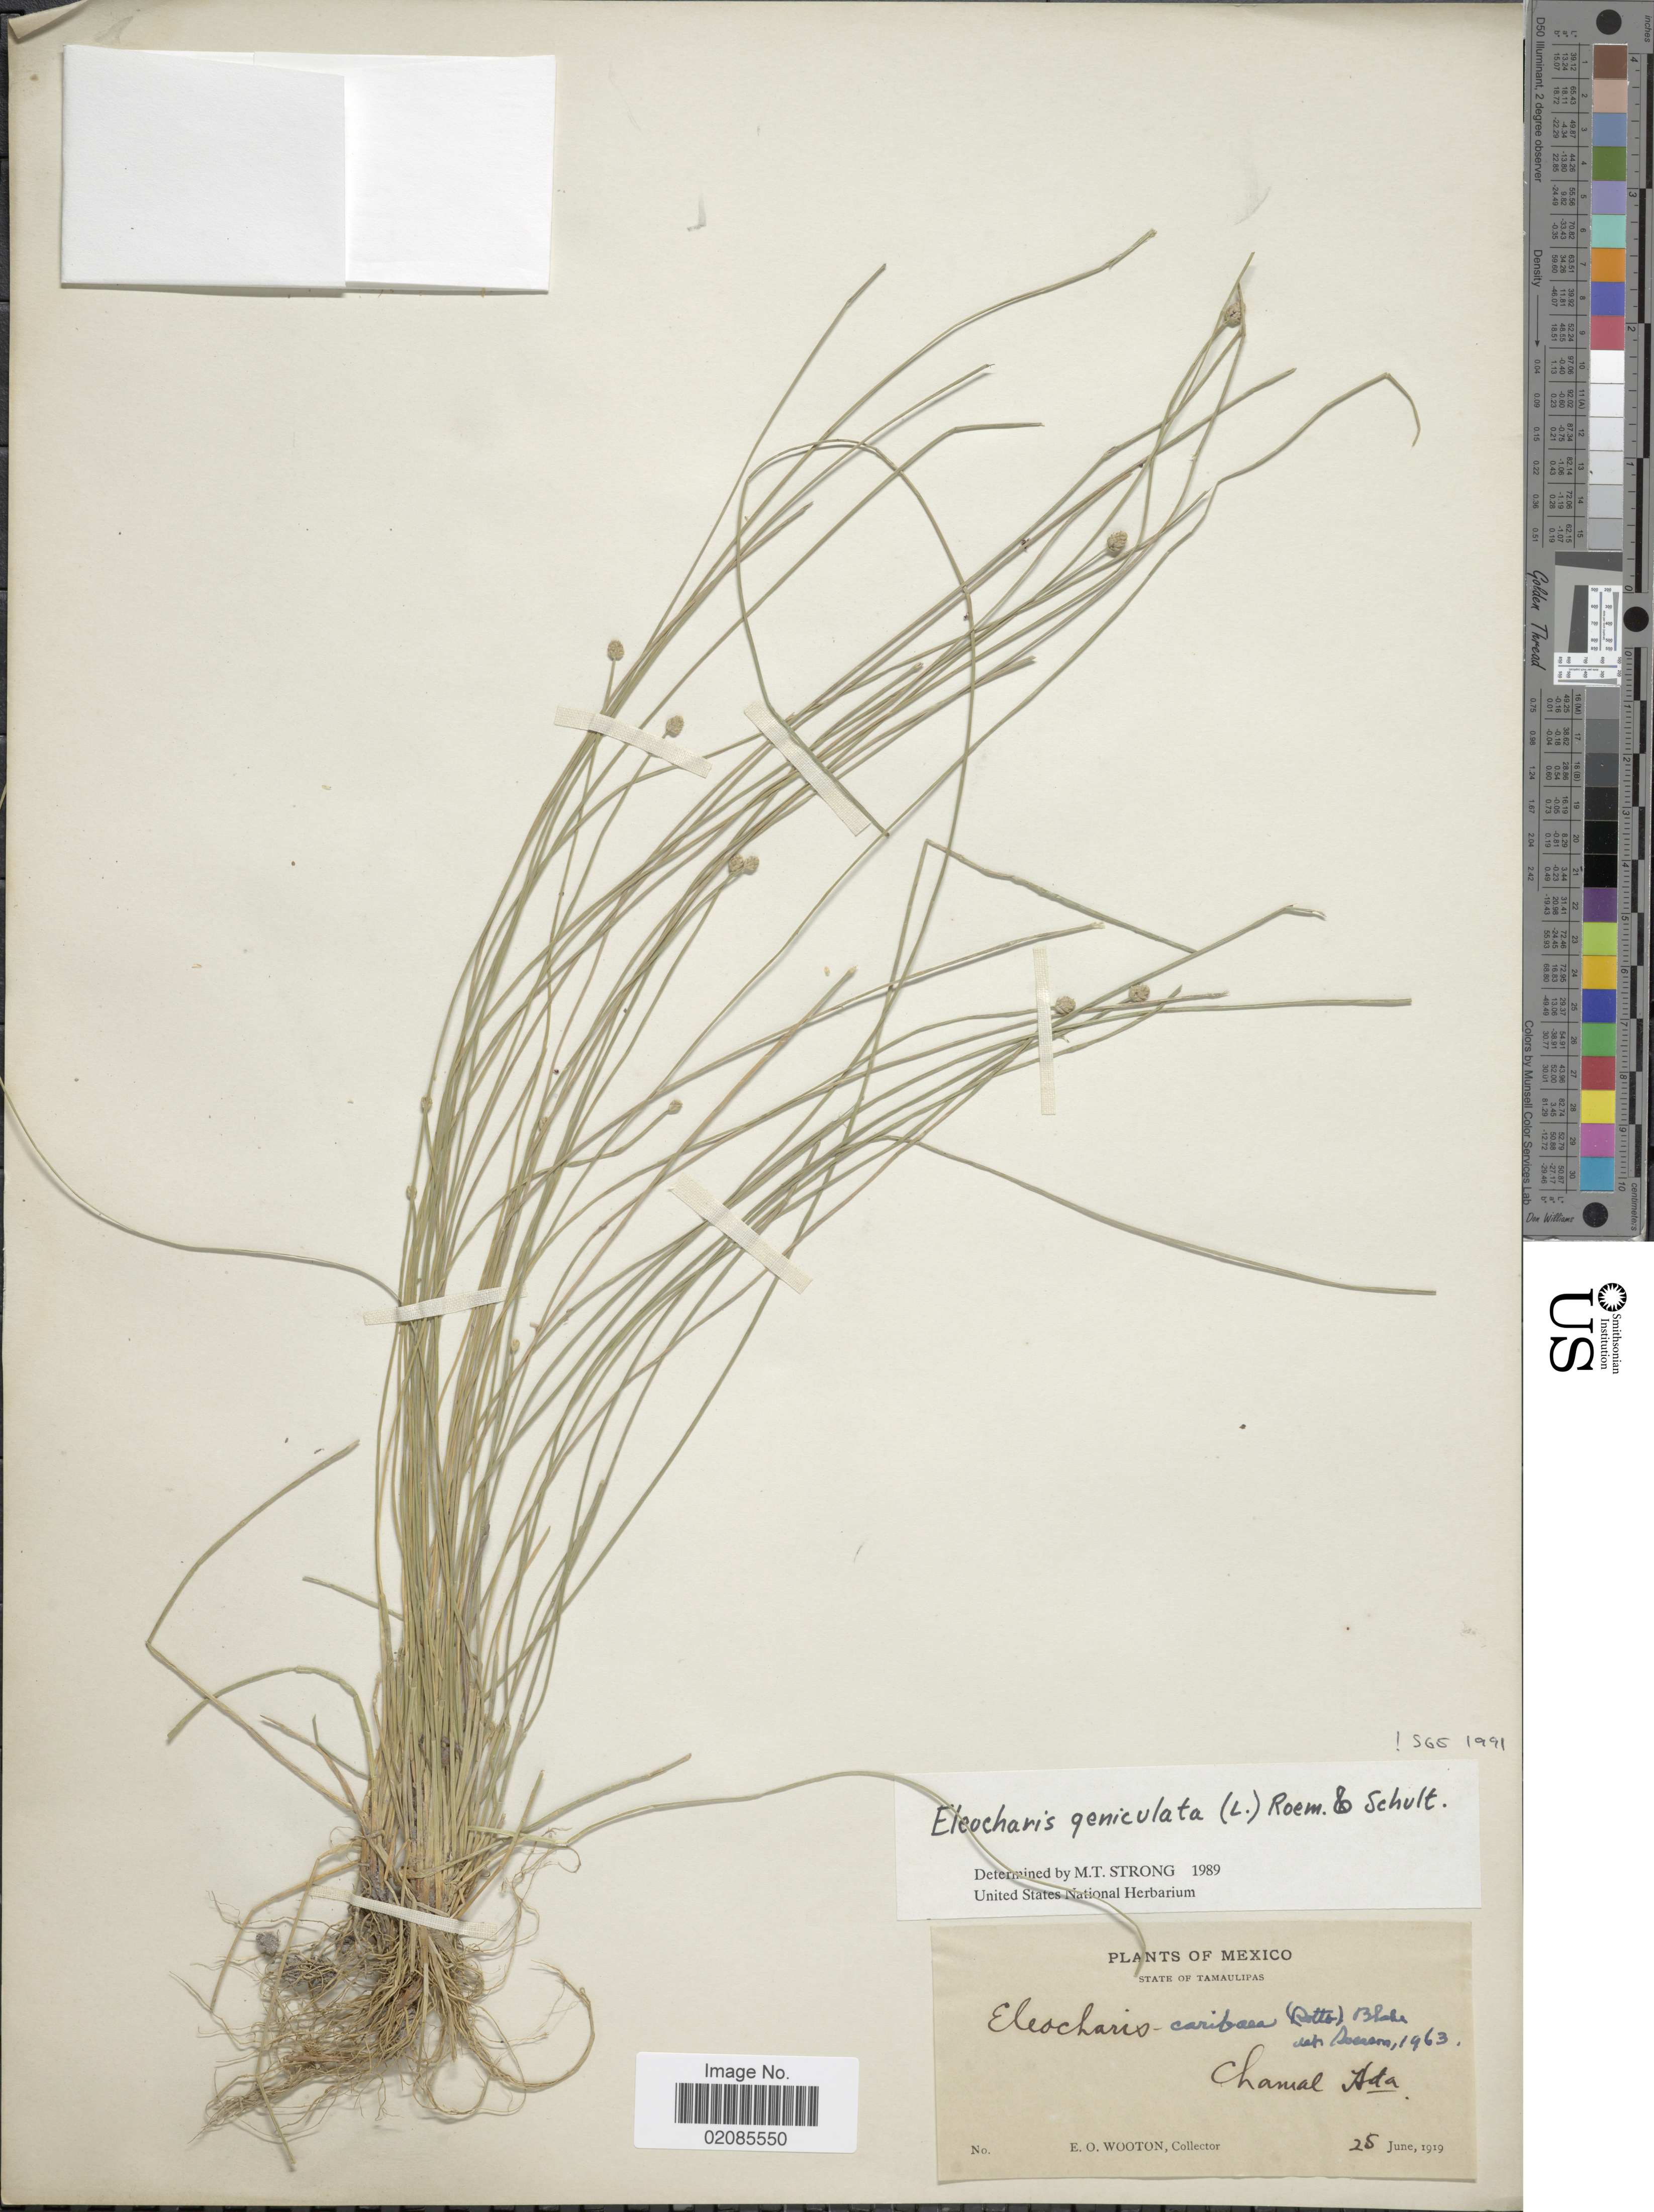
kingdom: Plantae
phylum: Tracheophyta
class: Liliopsida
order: Poales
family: Cyperaceae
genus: Eleocharis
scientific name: Eleocharis geniculata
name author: (L.) Roem. & Schult.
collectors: E. O. Wooton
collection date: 1919-06-25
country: Mexico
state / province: Tamaulipas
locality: Chamal Hda.